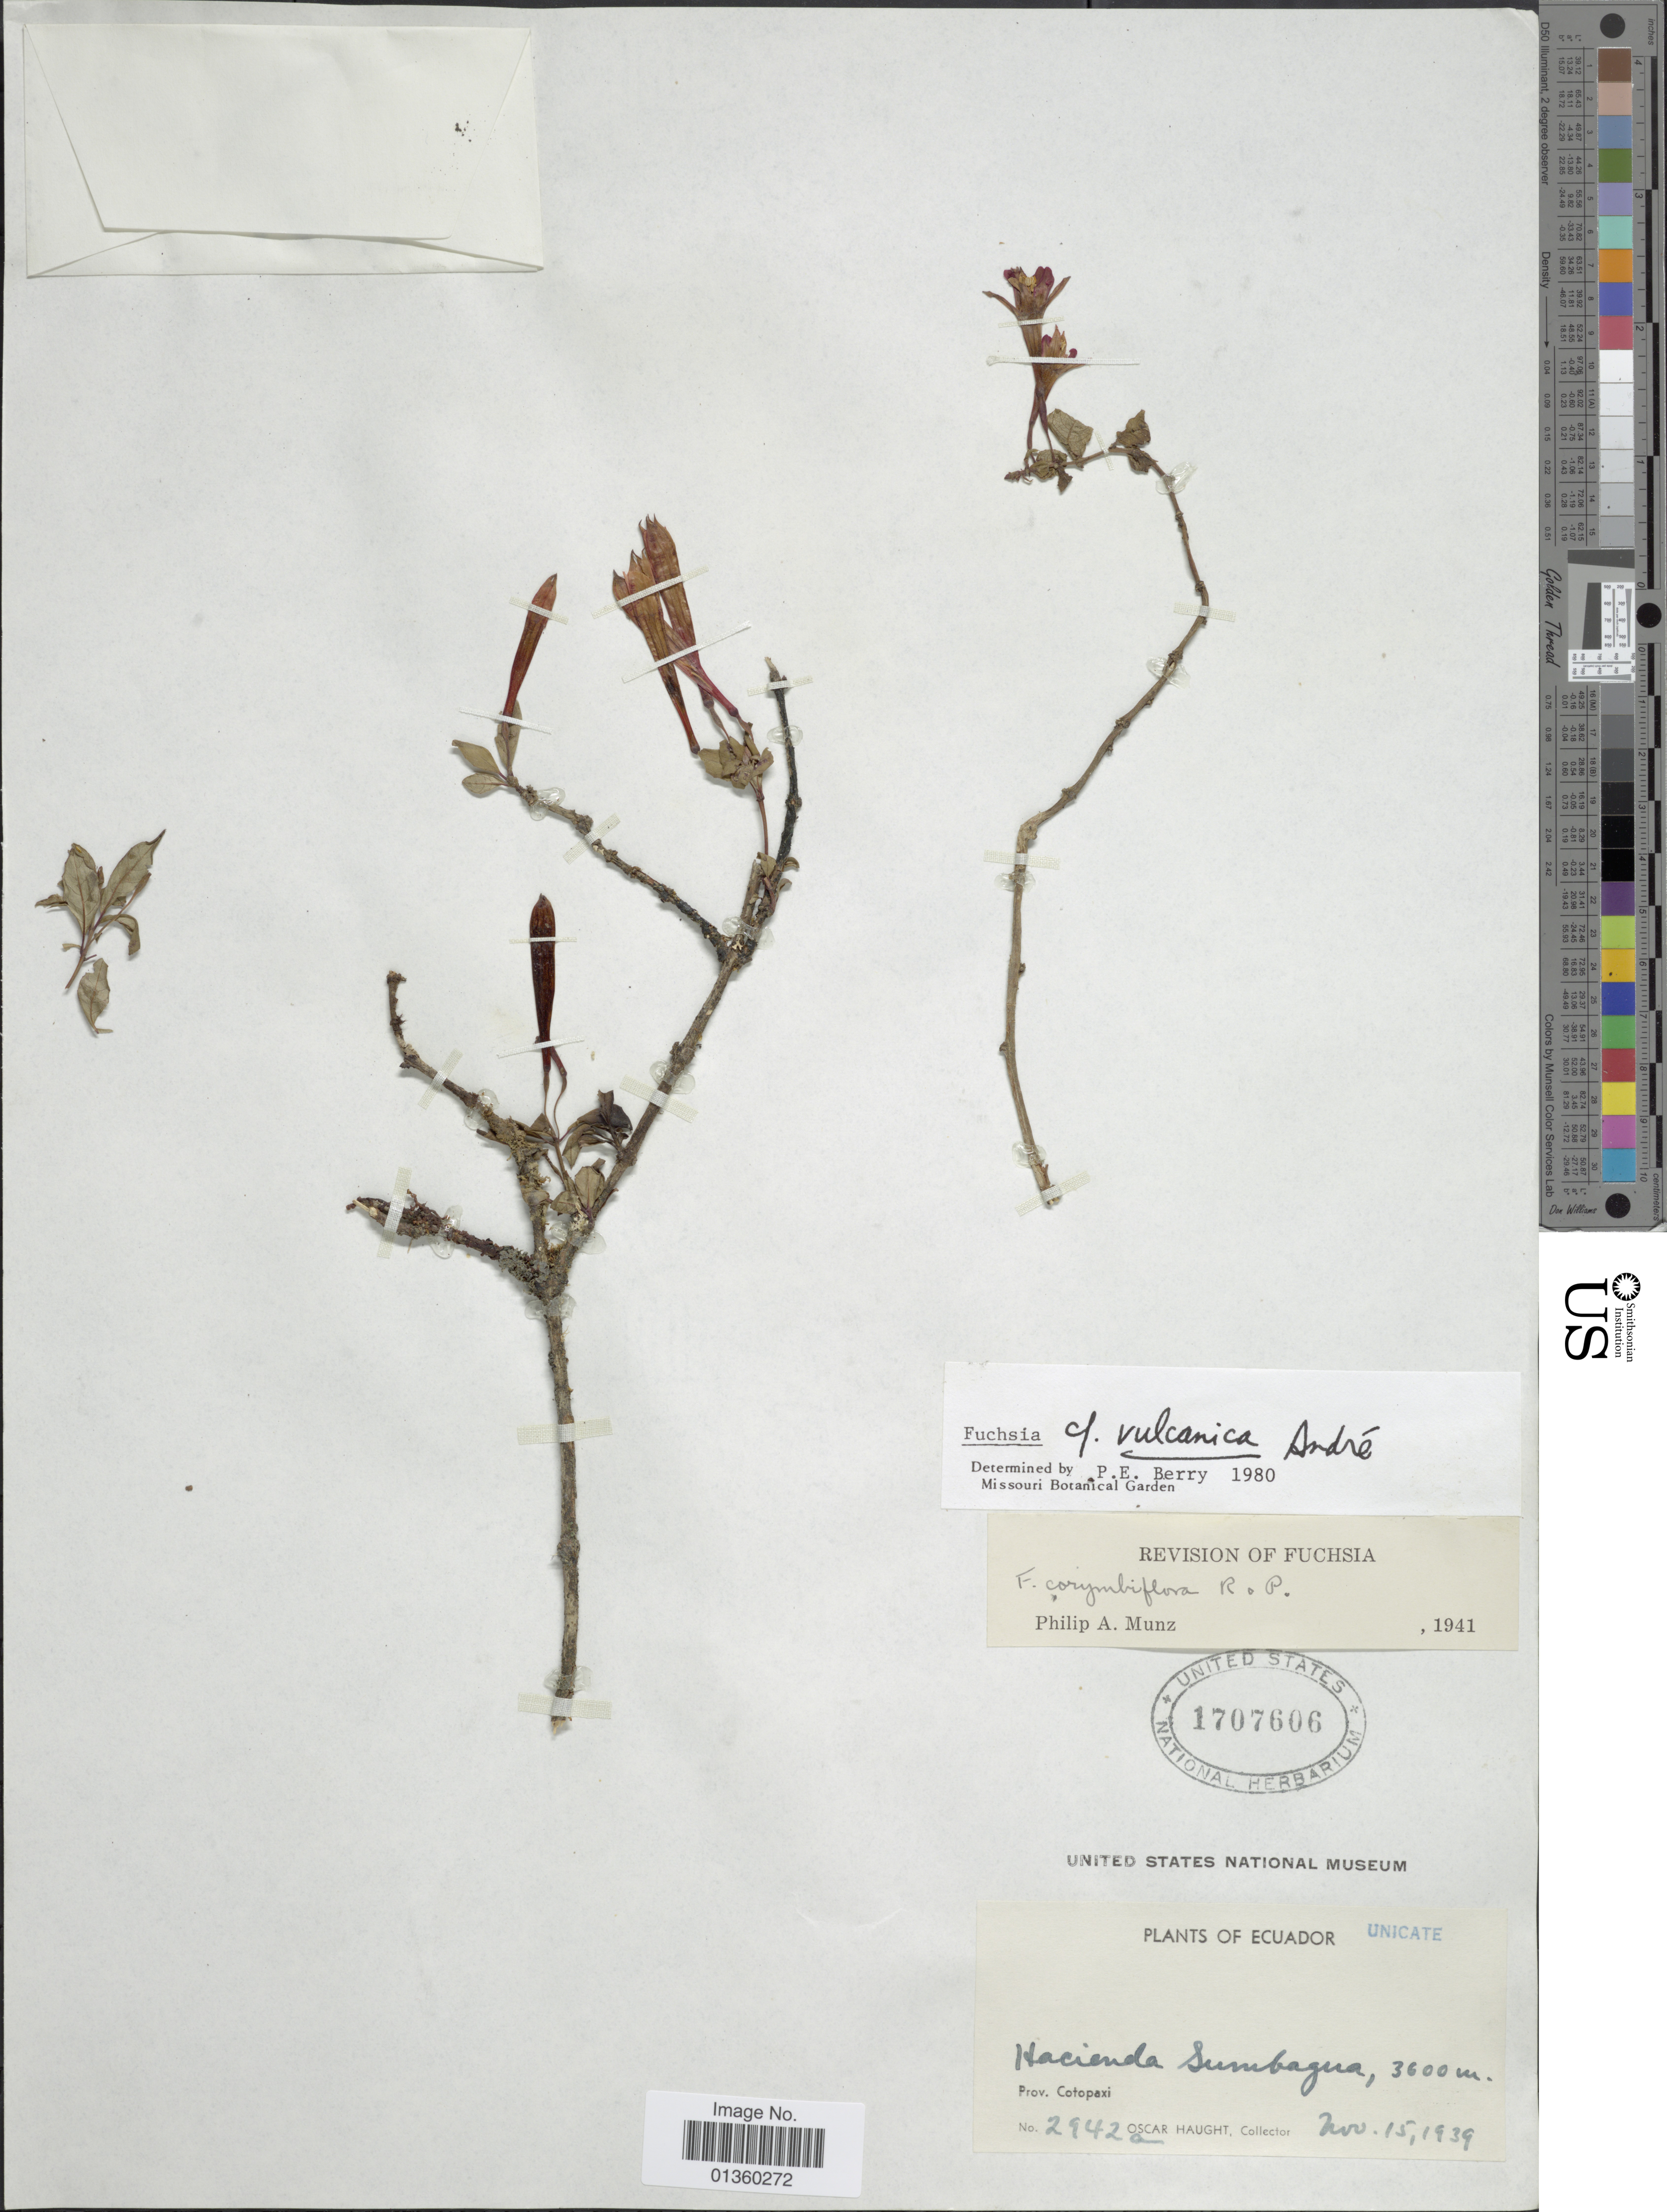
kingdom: Plantae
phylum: Tracheophyta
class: Magnoliopsida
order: Myrtales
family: Onagraceae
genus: Fuchsia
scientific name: Fuchsia vulcanica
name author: André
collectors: O. L. Haught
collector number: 2942a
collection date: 1939-11-15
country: Ecuador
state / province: Cotopaxi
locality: Hacienda Sumbagua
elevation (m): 3600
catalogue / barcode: US 1707606